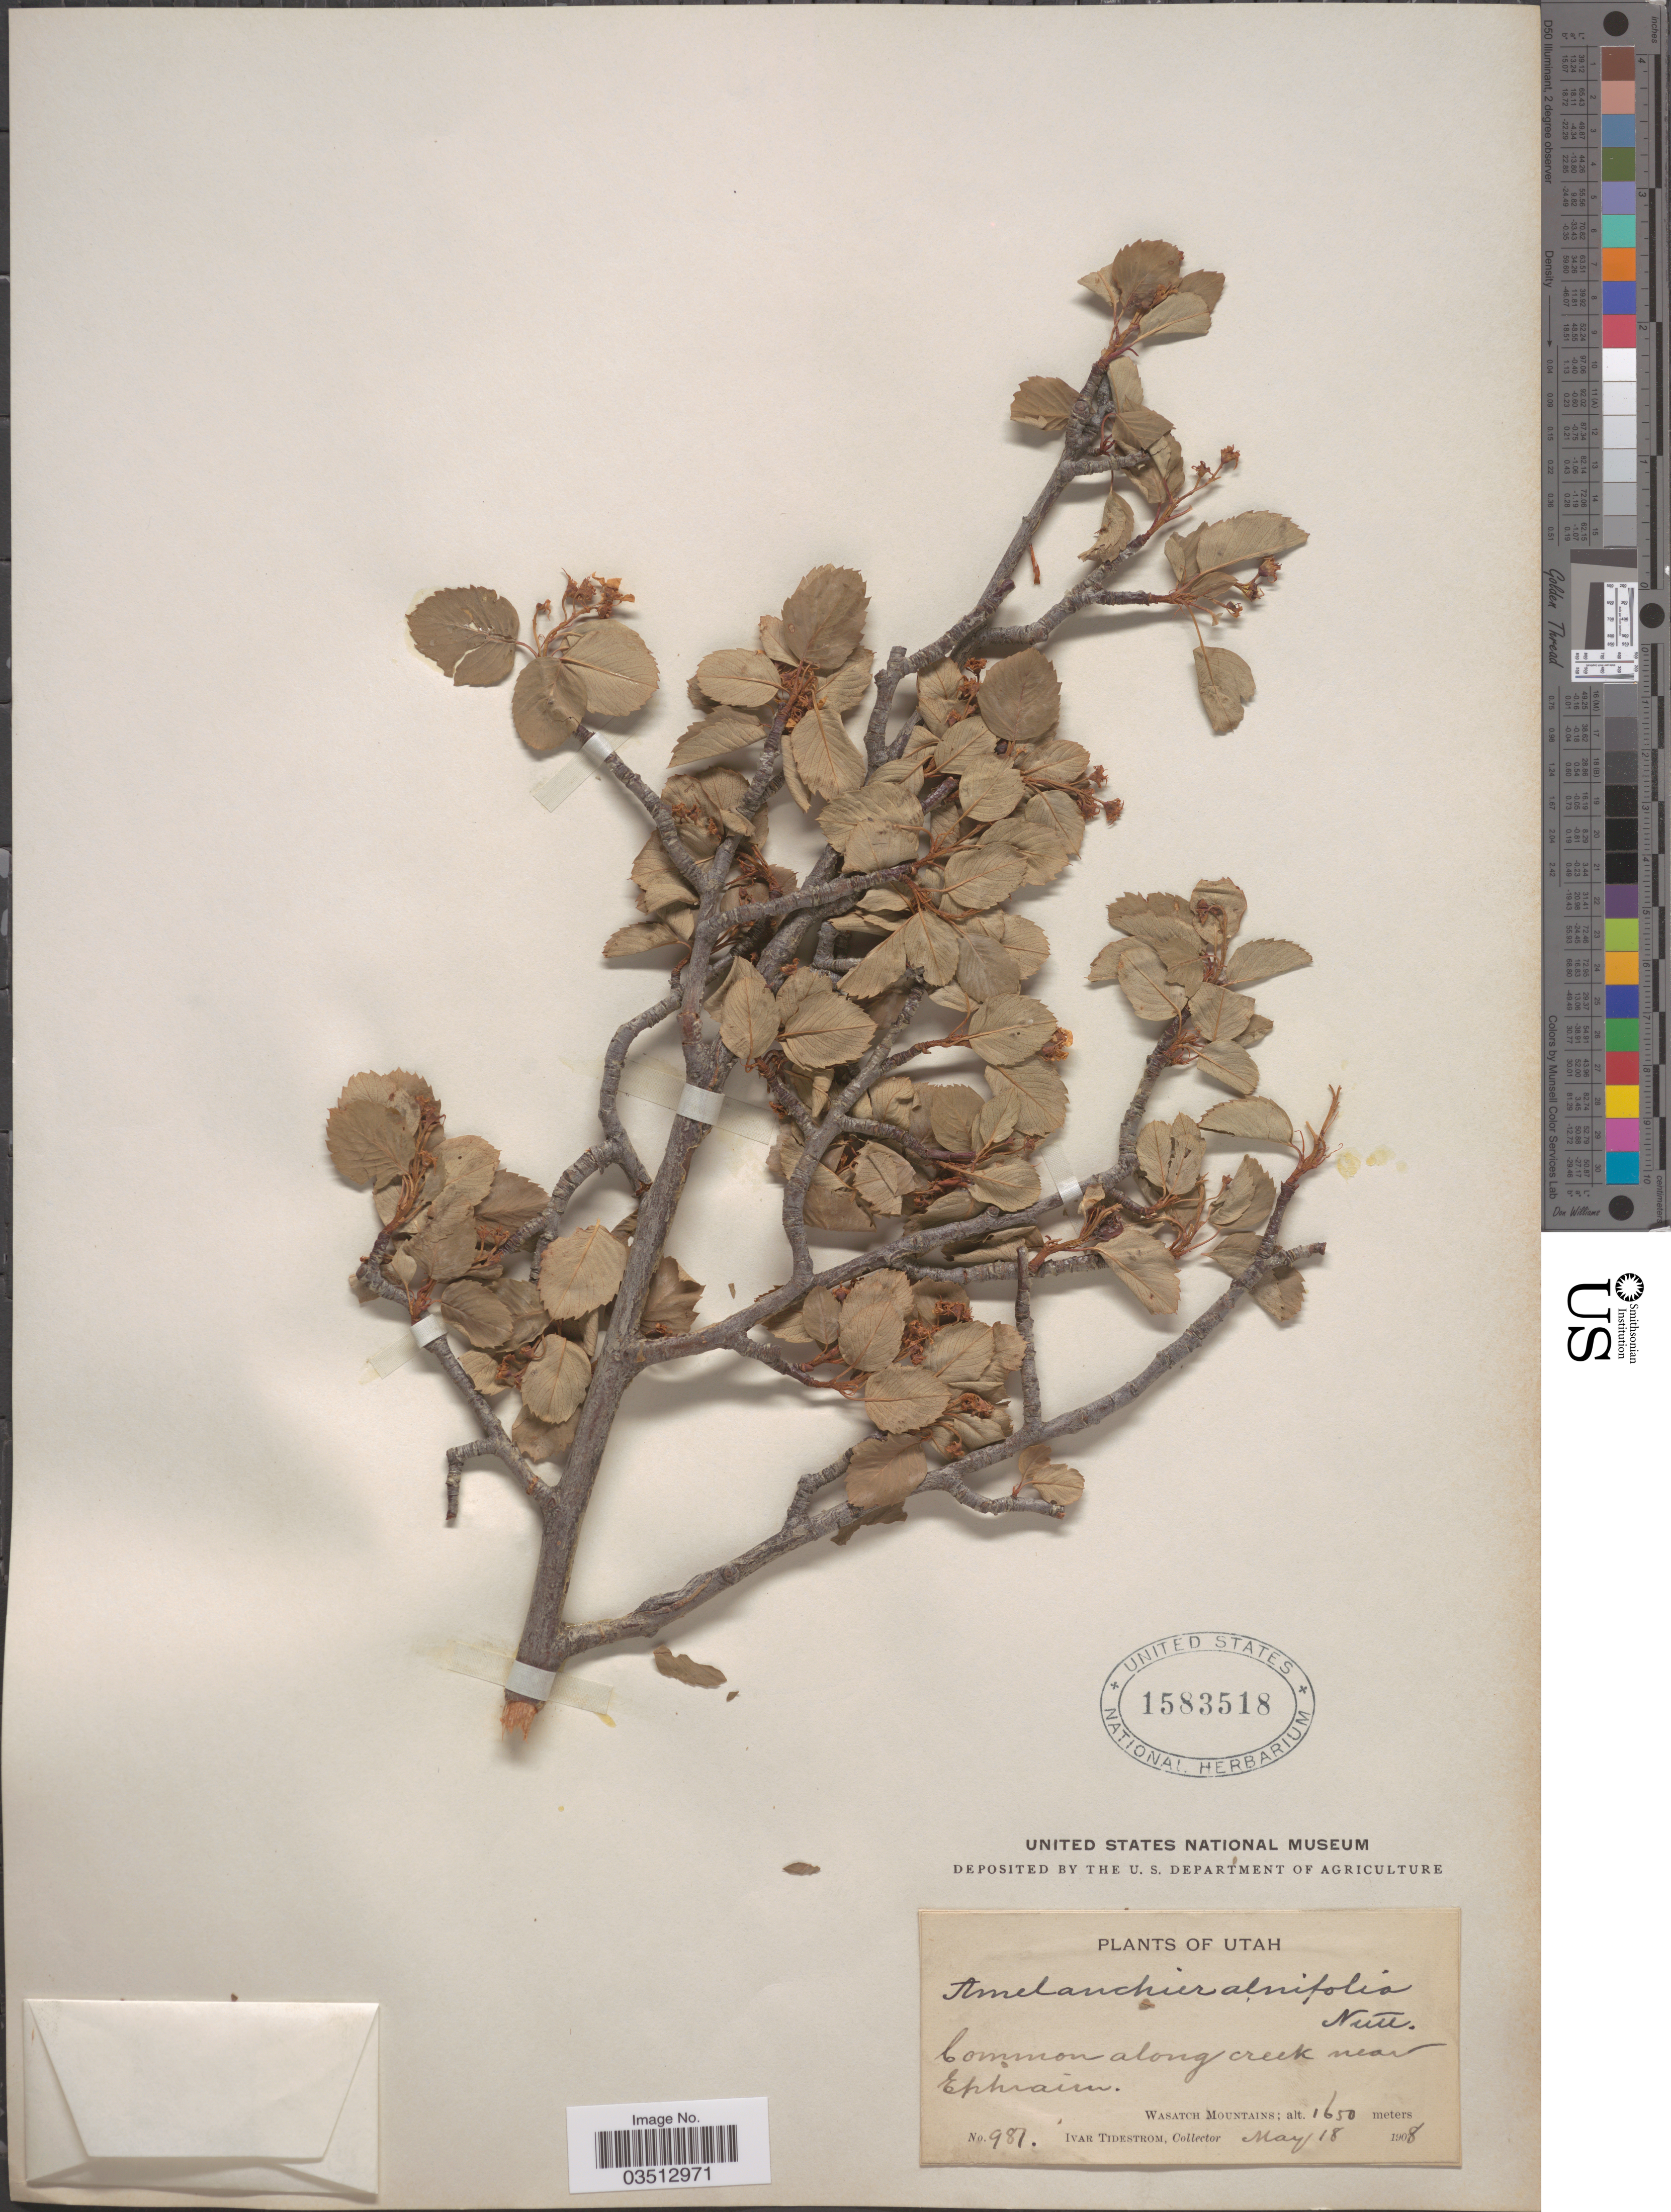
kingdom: Plantae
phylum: Tracheophyta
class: Magnoliopsida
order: Rosales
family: Rosaceae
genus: Amelanchier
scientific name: Amelanchier sp.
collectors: I. F. Tidestrom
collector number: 987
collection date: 1908-05-18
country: United States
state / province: Utah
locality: Along creek near Ephraim. Wasatch Mountains.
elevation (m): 1650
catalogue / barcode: US 1583518